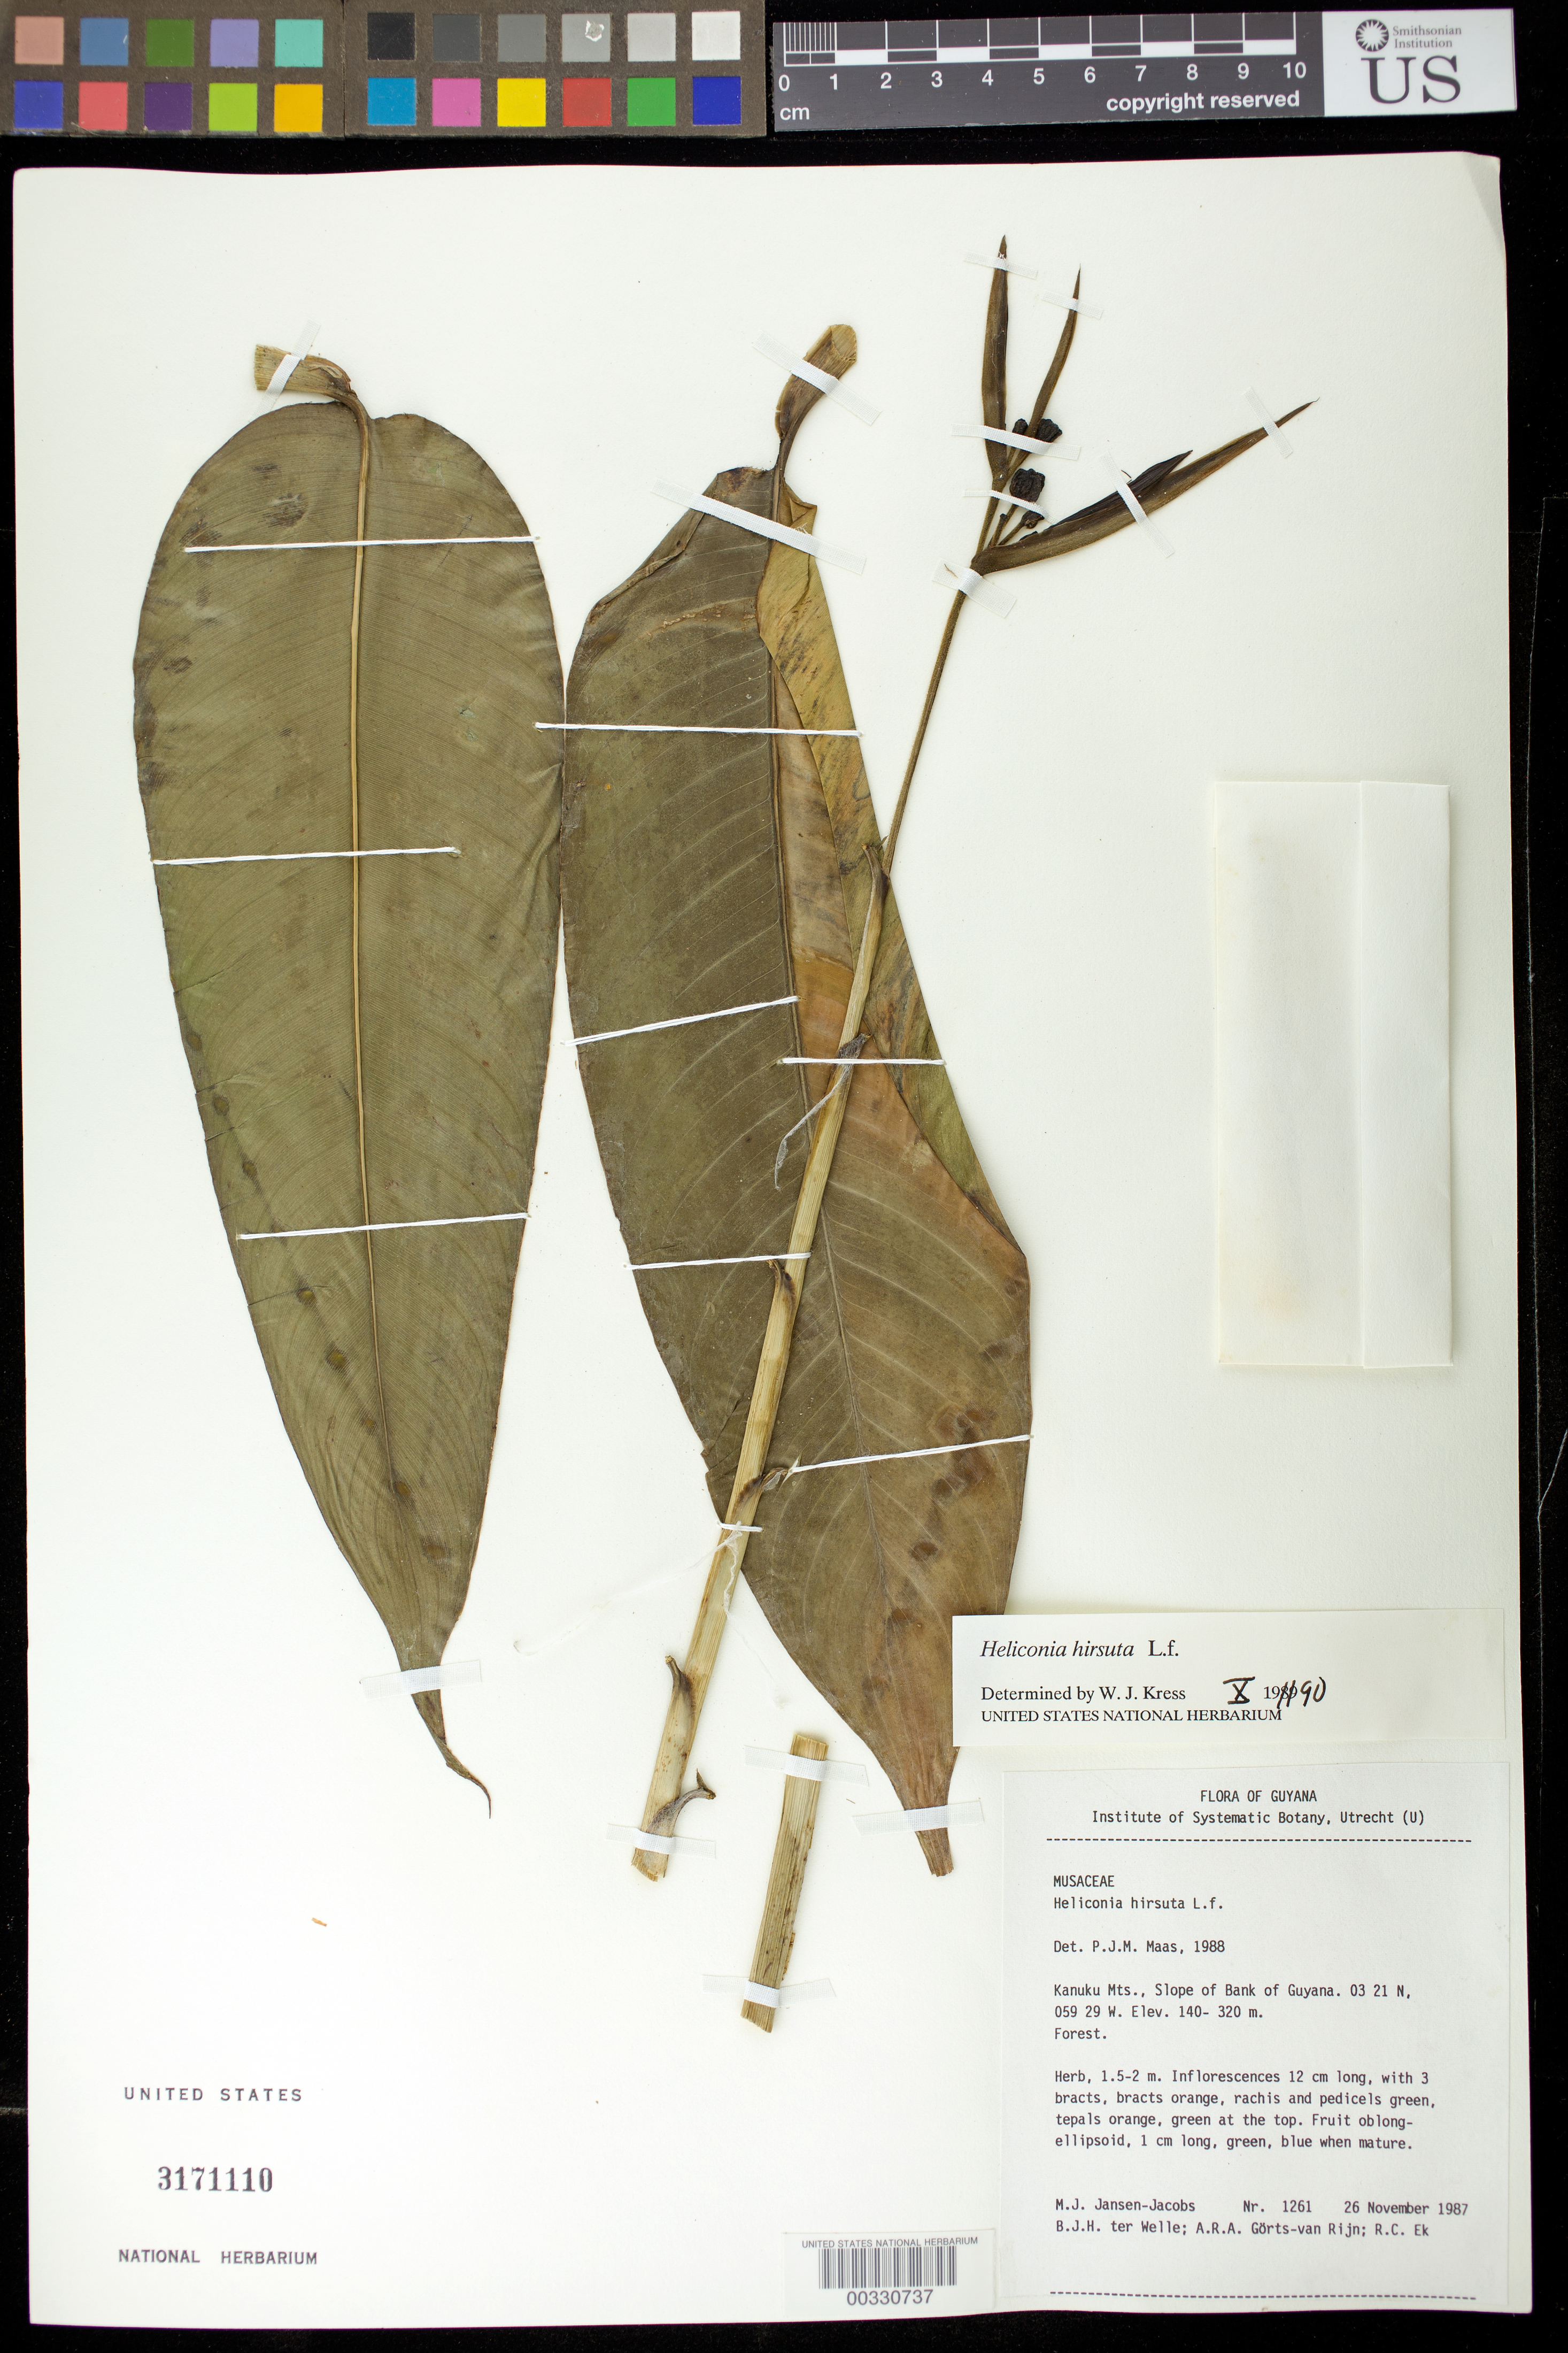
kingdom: Plantae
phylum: Tracheophyta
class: Liliopsida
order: Zingiberales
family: Heliconiaceae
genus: Heliconia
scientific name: Heliconia hirsuta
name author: L. f.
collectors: M. J. Jansen-Jacobs, B. Welle, A. .R. A. Görts-van Rijn & R. C. Ek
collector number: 1261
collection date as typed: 26 Nov 1987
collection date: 1987-11-26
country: Guyana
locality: Kanuku mts, slope of bank of guyana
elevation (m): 140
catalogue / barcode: US 3171110